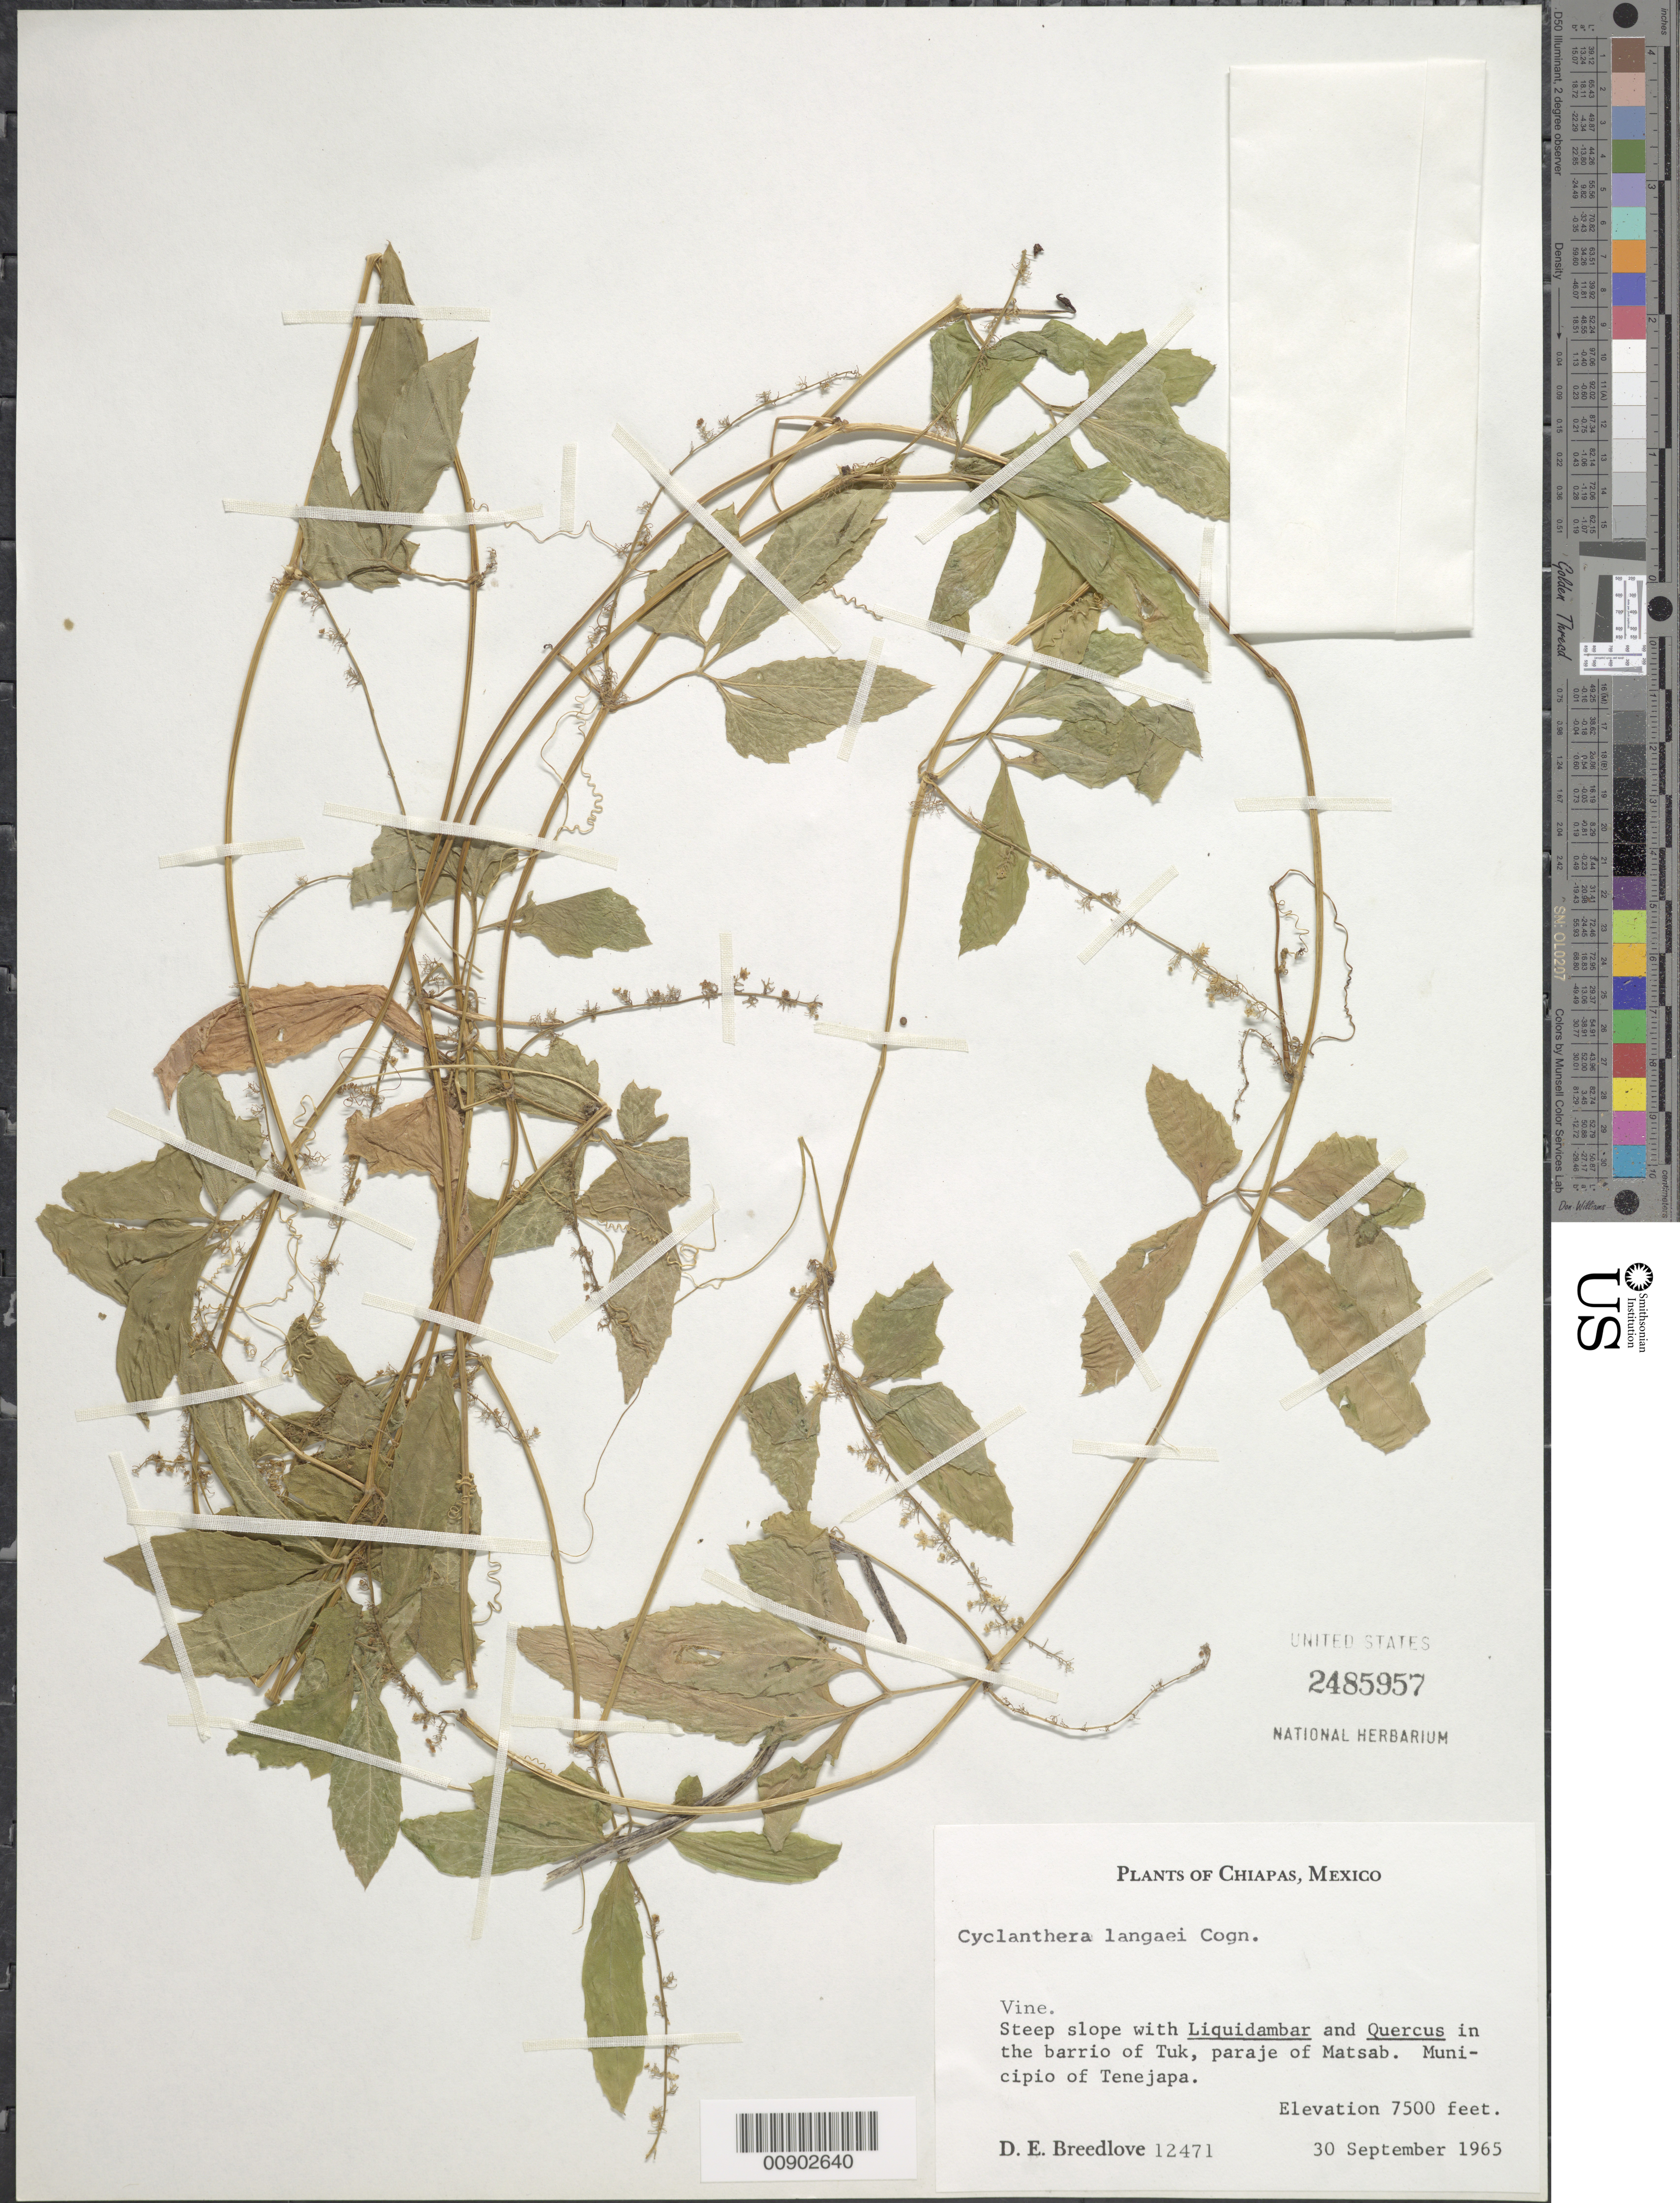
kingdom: Plantae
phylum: Tracheophyta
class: Magnoliopsida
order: Cucurbitales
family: Cucurbitaceae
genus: Cyclanthera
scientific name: Cyclanthera langaei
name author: Cogn.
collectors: D. E. Breedlove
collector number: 12471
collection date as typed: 30 Sep 1965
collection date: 1965-09-30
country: Mexico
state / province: Chiapas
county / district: Tenejapa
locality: Barrio of Tuk, paraje of Matsab, Municipio of Tenejapa, Chiapas.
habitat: Steep slope with Liquidambar and Quercus.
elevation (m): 2286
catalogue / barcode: US 2485957